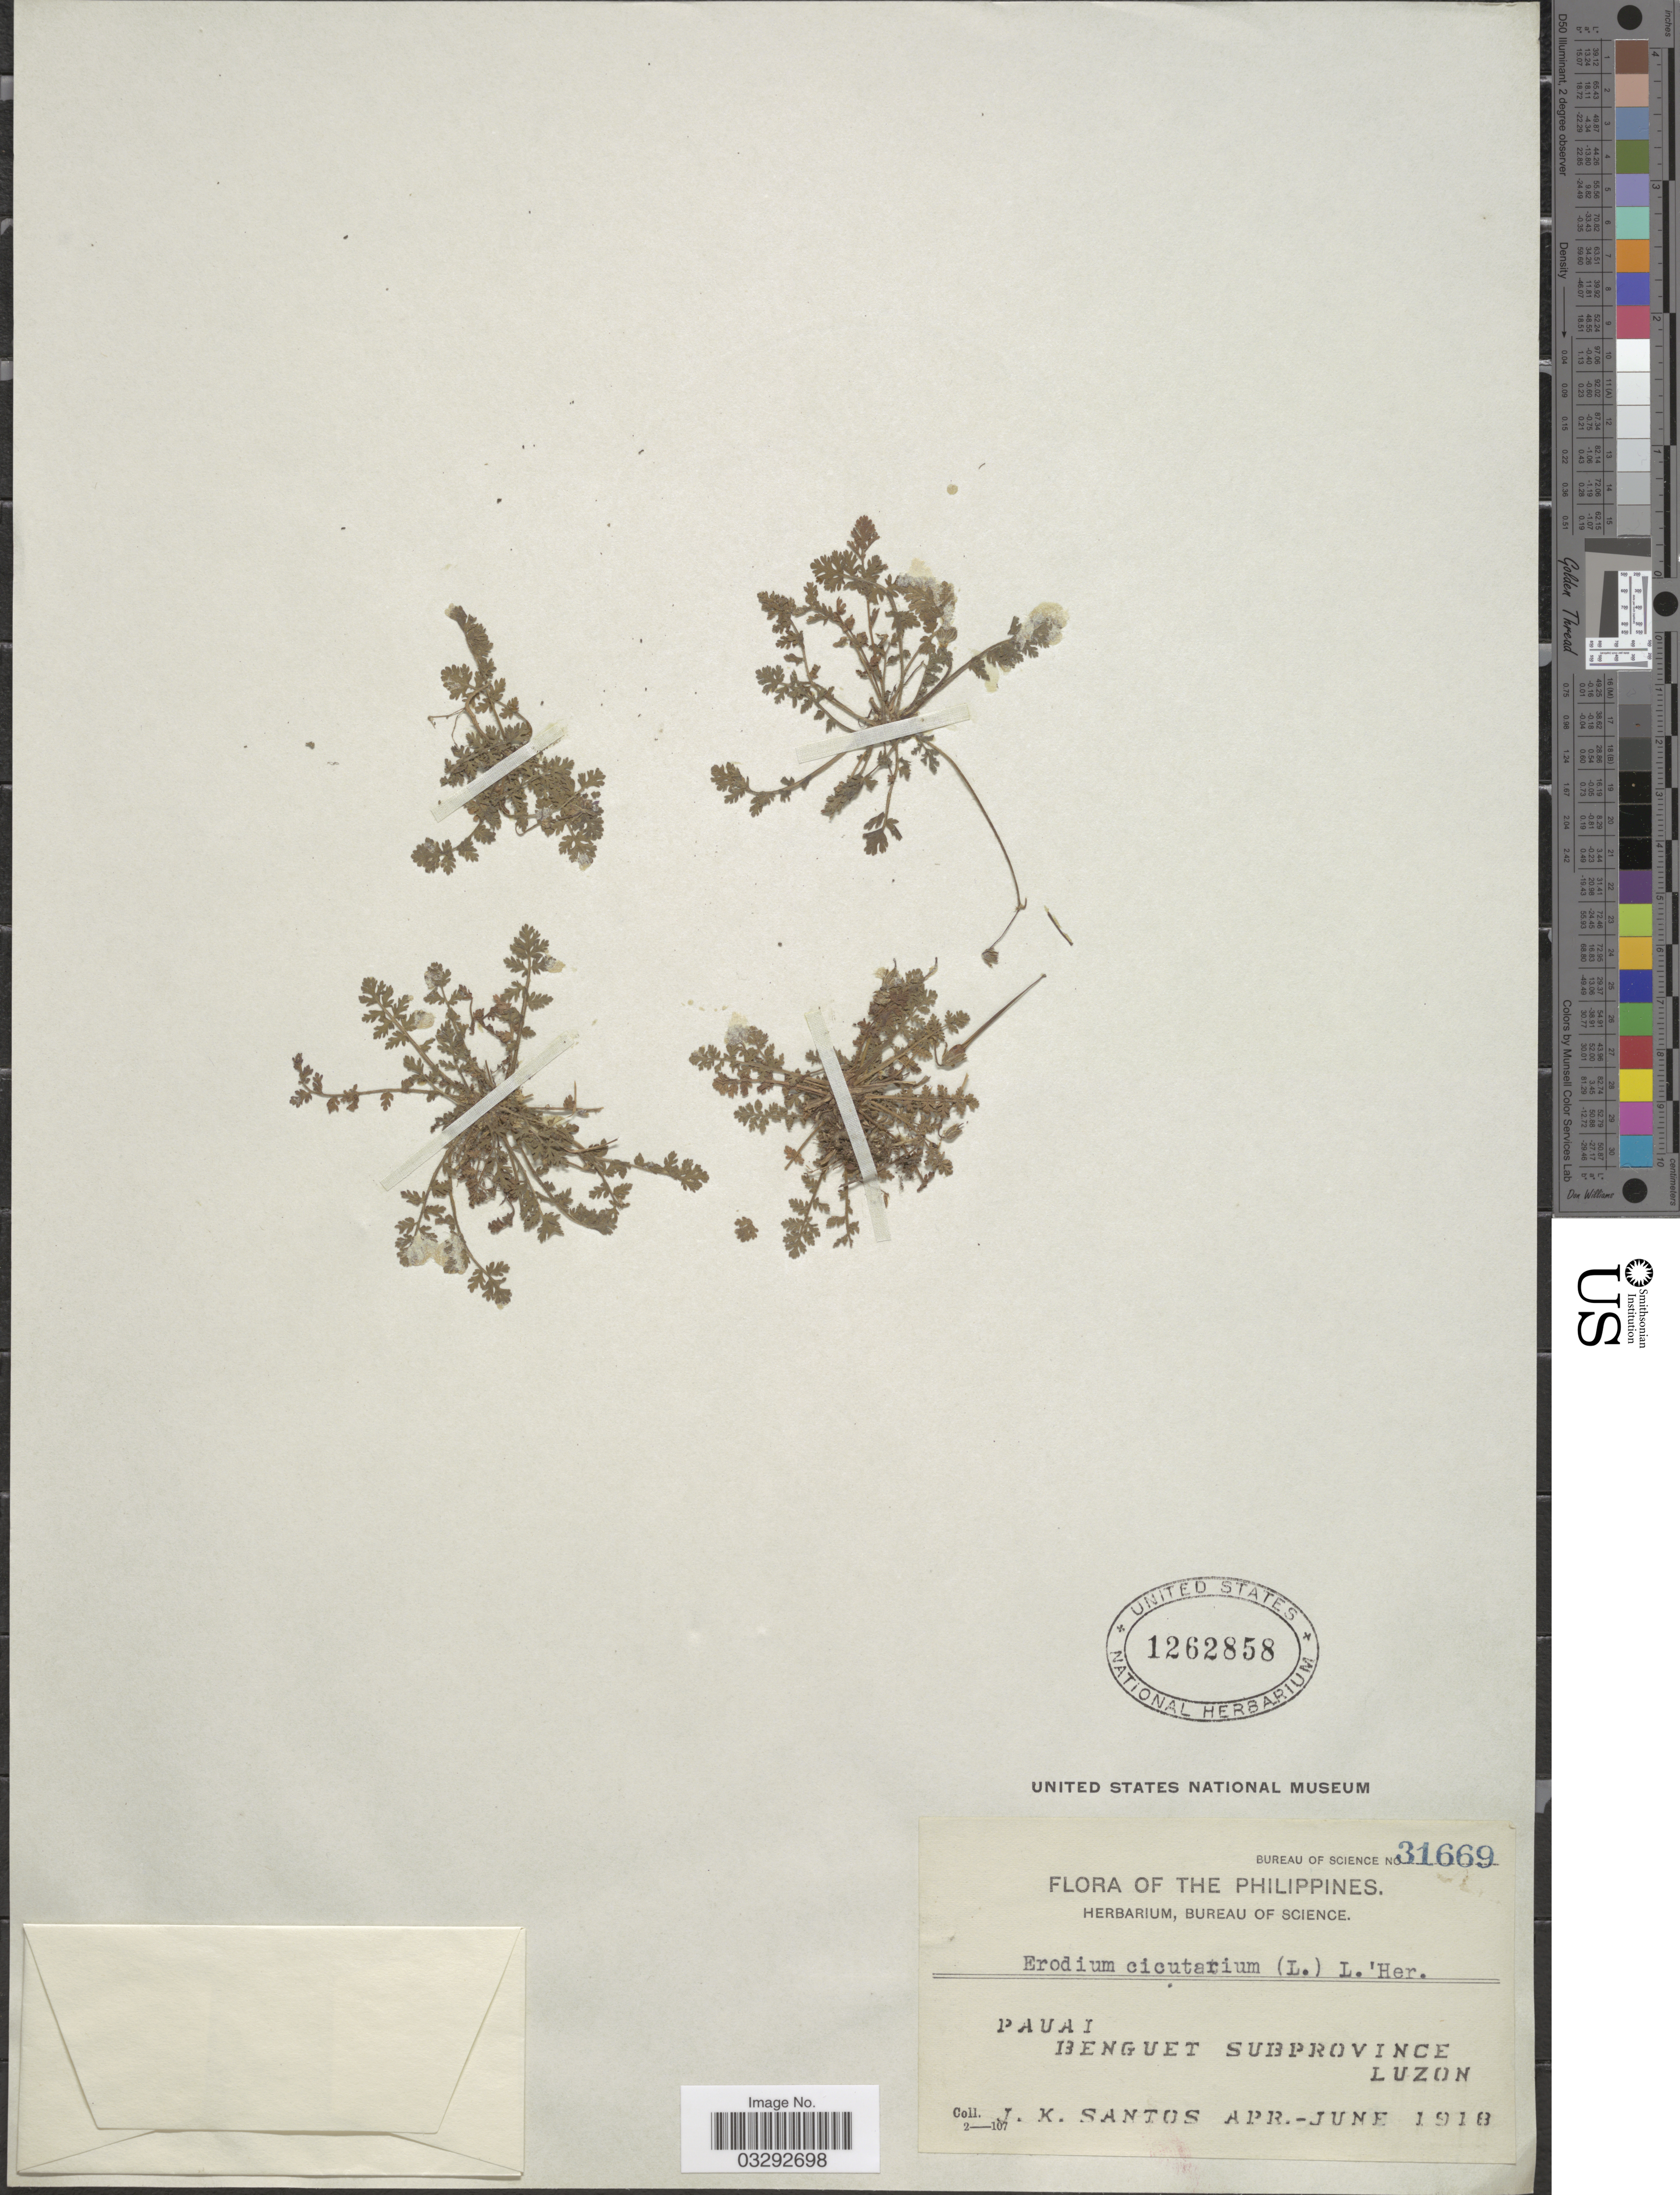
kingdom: Plantae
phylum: Tracheophyta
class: Magnoliopsida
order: Geraniales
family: Geraniaceae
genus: Erodium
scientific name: Erodium cicutarium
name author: (L.) L'Hér.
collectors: J. K. Santos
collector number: Bureau of Science 31669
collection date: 1918-04/1918-06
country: Philippines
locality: Pauai, Benguet Subprovince, Luzon.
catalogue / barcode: US 1262858